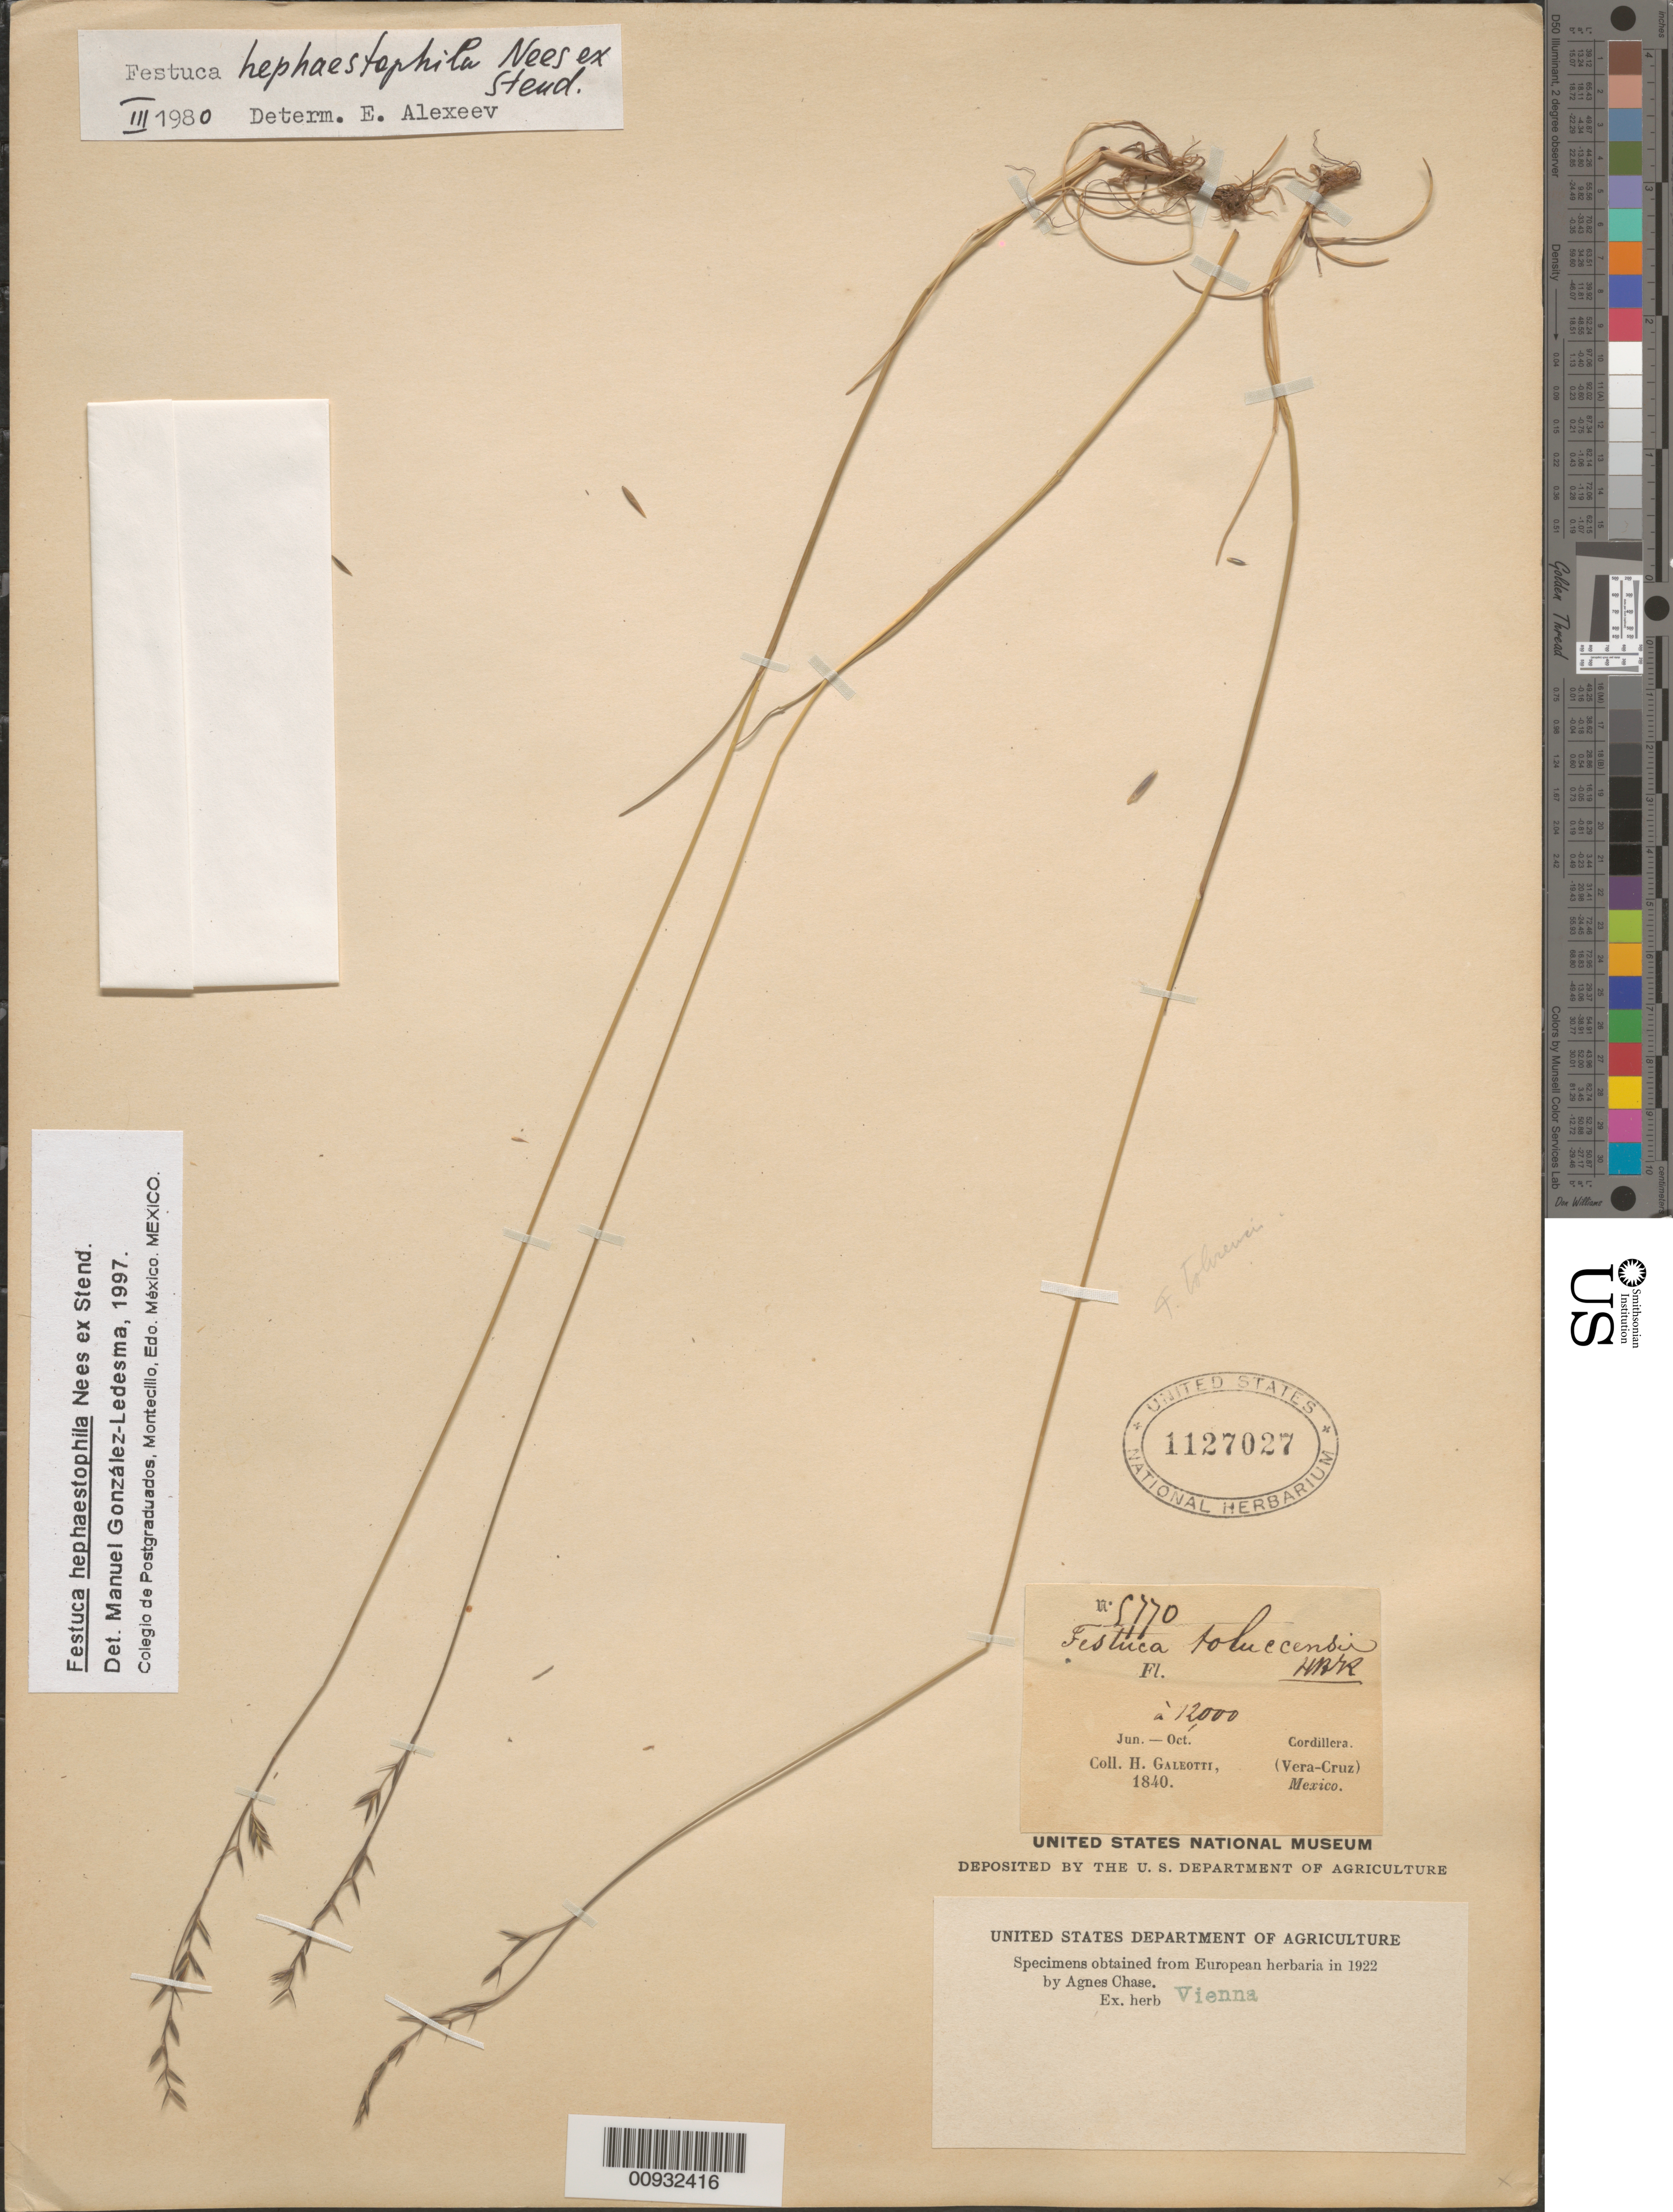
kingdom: Plantae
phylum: Tracheophyta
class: Liliopsida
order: Poales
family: Poaceae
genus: Festuca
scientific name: Festuca hephaestophila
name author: Nees ex Steud.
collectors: H. G. Galeotti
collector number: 5770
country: Mexico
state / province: Veracruz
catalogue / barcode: US 1127027